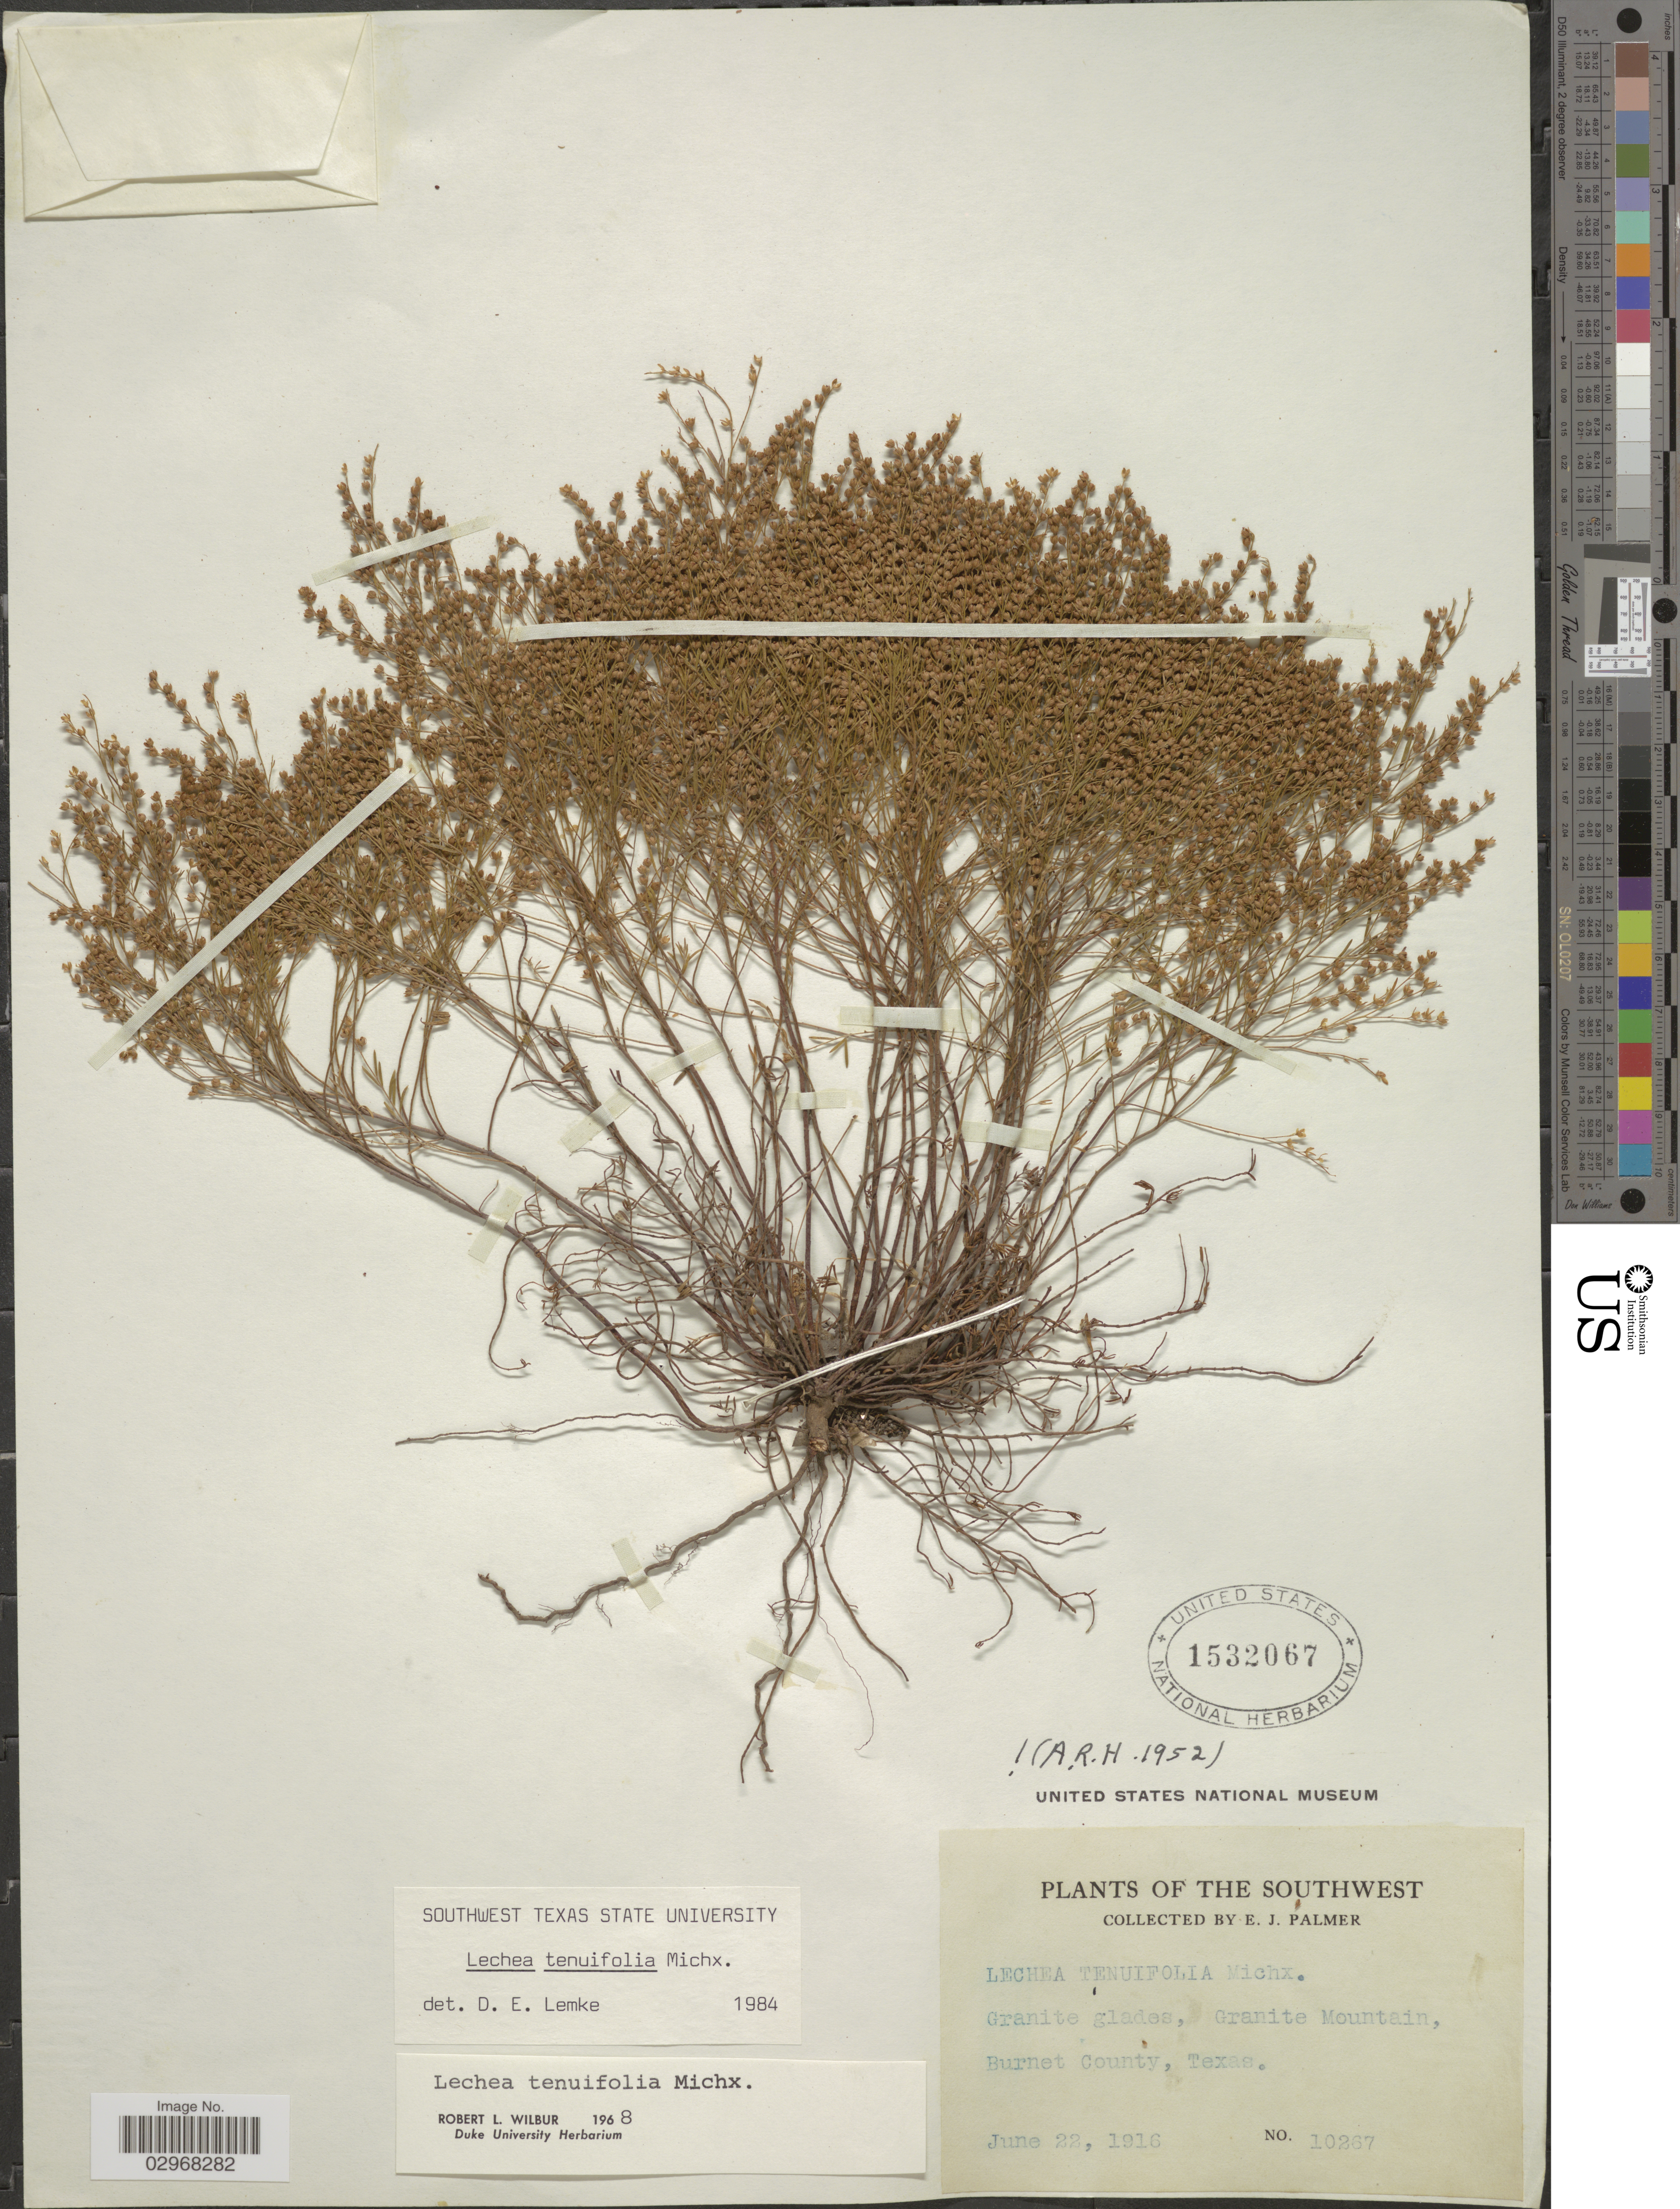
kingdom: Plantae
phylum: Tracheophyta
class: Magnoliopsida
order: Malvales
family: Cistaceae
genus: Lechea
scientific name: Lechea tenuifolia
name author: Michx.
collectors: E. J. Palmer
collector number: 10267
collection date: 1916-06-22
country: United States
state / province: Texas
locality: Southwest. Granite glades, Granite Mountain, Burnet County.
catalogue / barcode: US 1532067